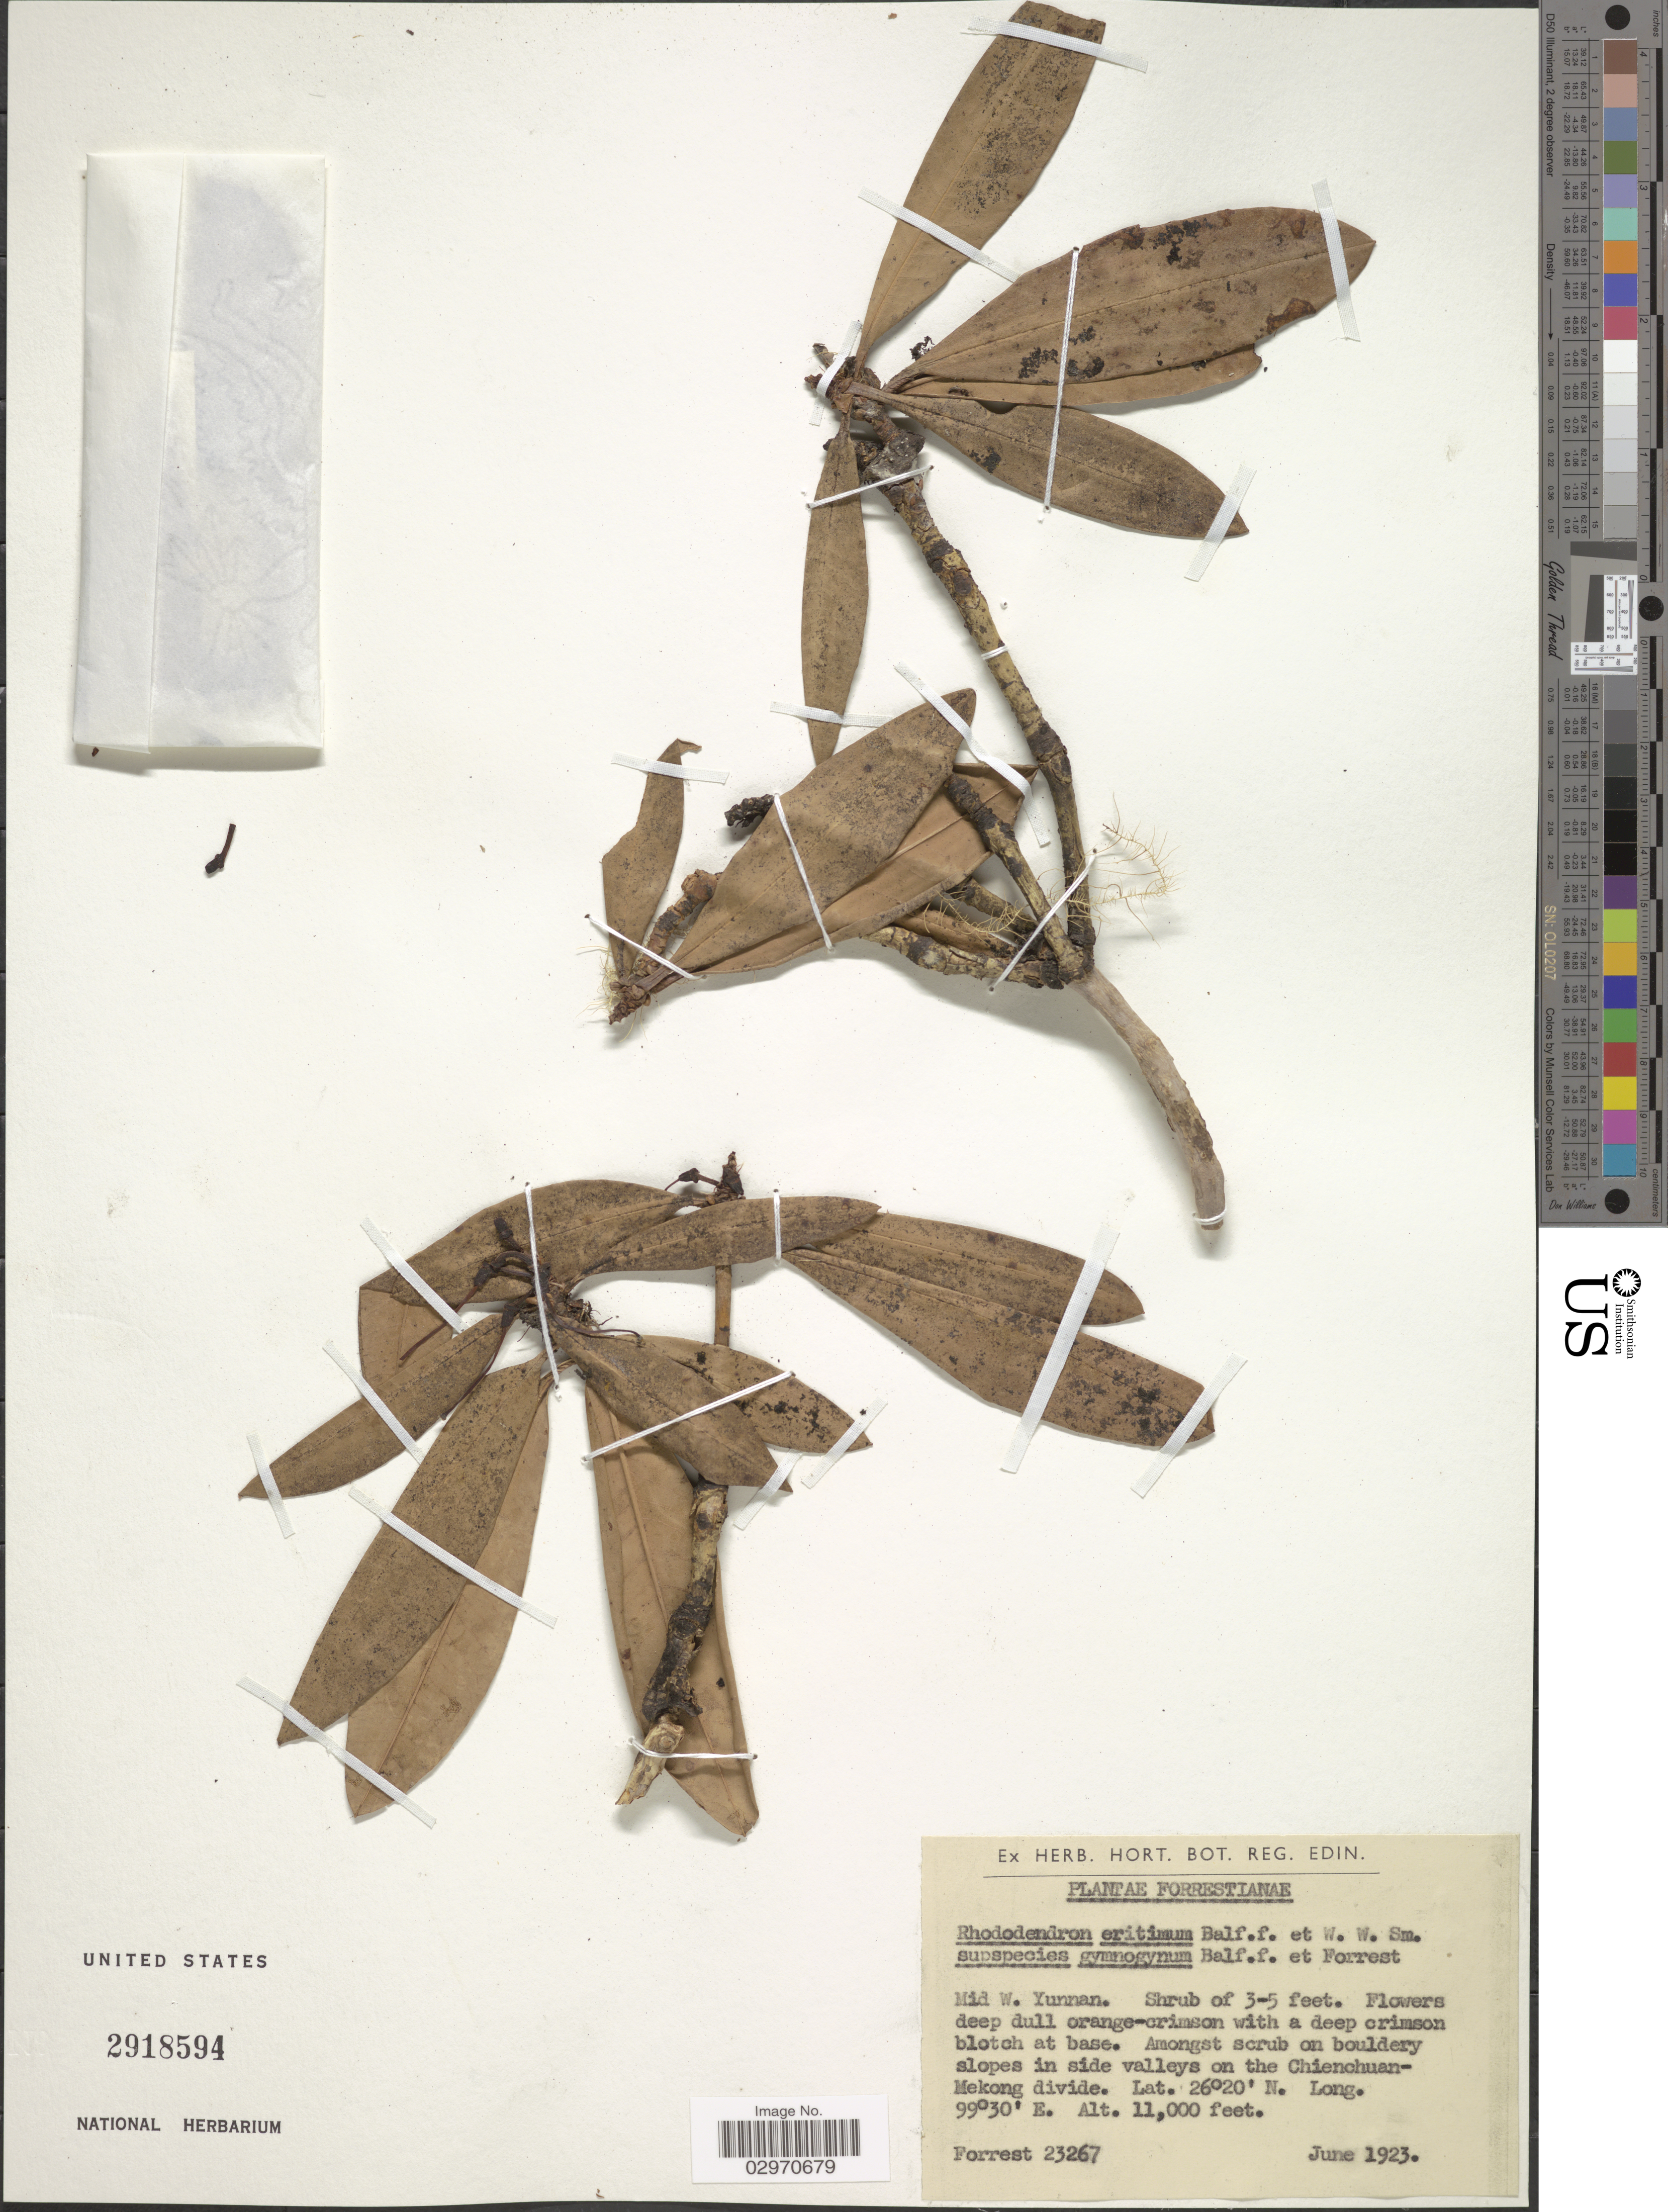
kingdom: Plantae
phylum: Tracheophyta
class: Magnoliopsida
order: Ericales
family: Ericaceae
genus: Rhododendron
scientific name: Rhododendron eritimum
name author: Balf. f. & W.W. Sm.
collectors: -. Forrest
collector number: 23267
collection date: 1923-06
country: China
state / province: Yunnan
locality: Mid. W. Yunnan. In side valleys on the Chienchuan-Mekong divide.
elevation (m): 3353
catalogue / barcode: US 2918594